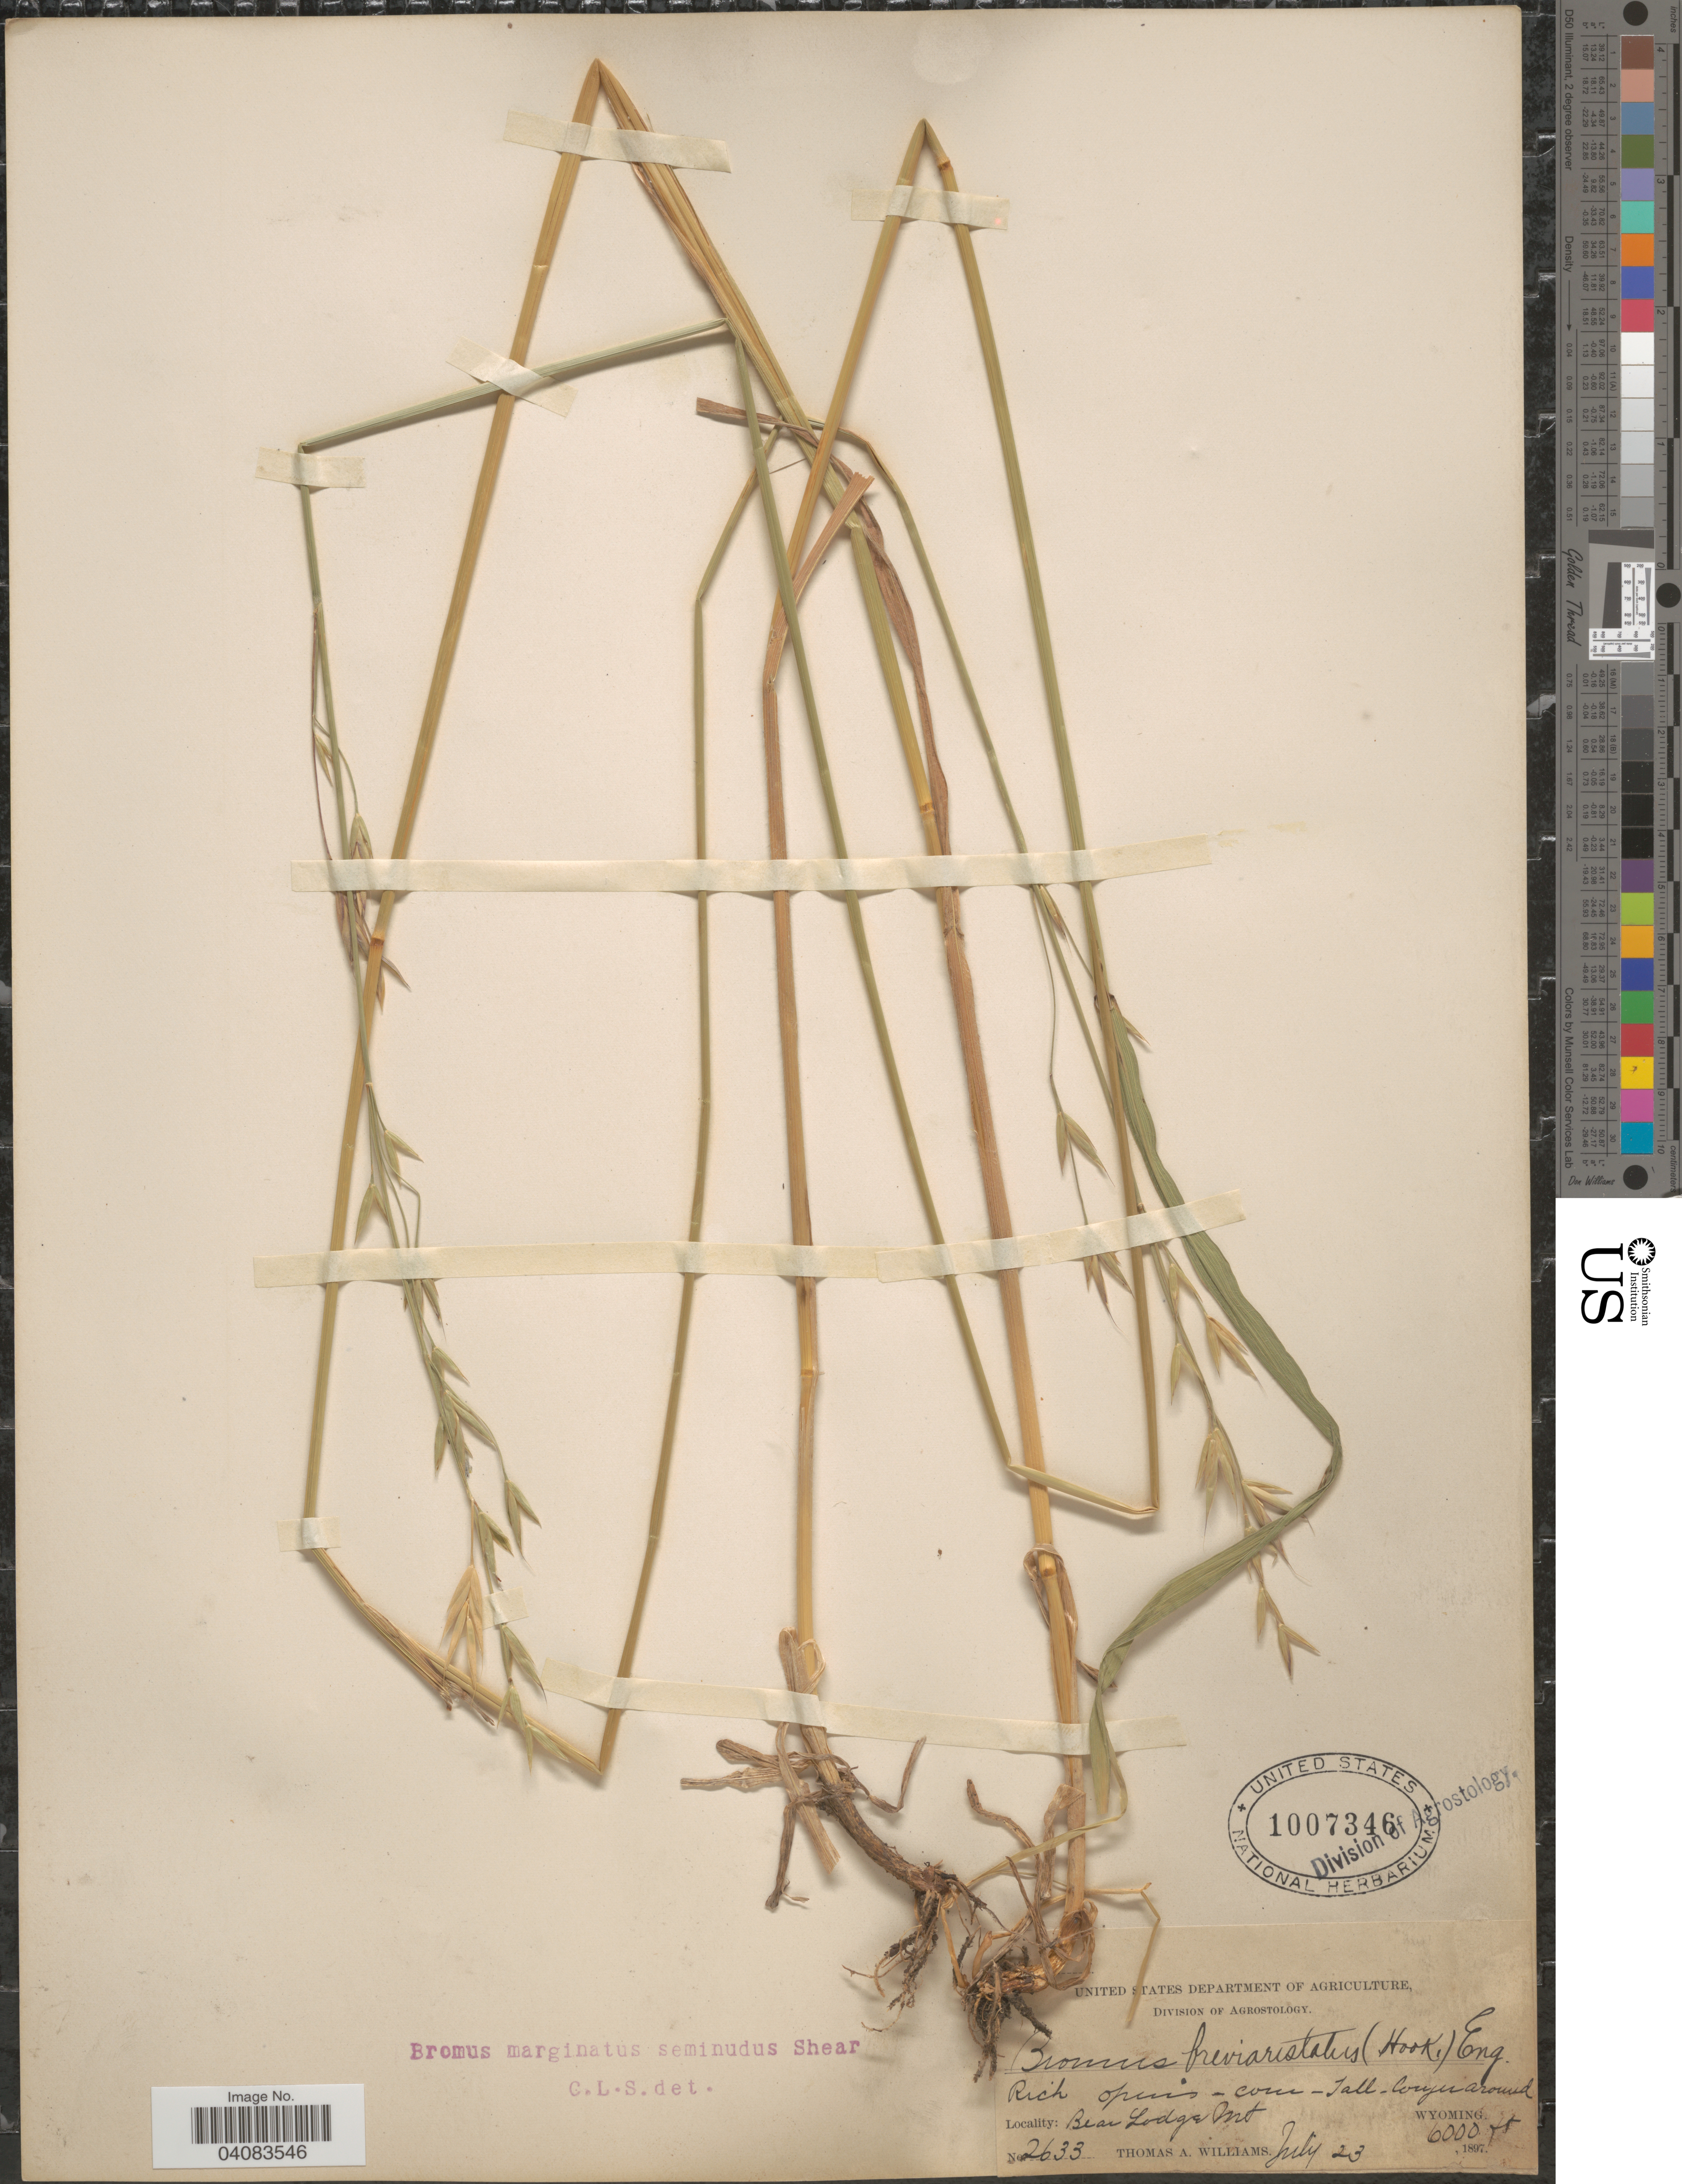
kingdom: Plantae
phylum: Tracheophyta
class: Liliopsida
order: Poales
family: Poaceae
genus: Bromus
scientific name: Bromus marginatus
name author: Nees ex Steud.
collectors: T. A. Williams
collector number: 2633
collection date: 1897-07-23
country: United States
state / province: Wyoming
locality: Bear Lodge Mt.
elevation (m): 1829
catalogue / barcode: US 1007346